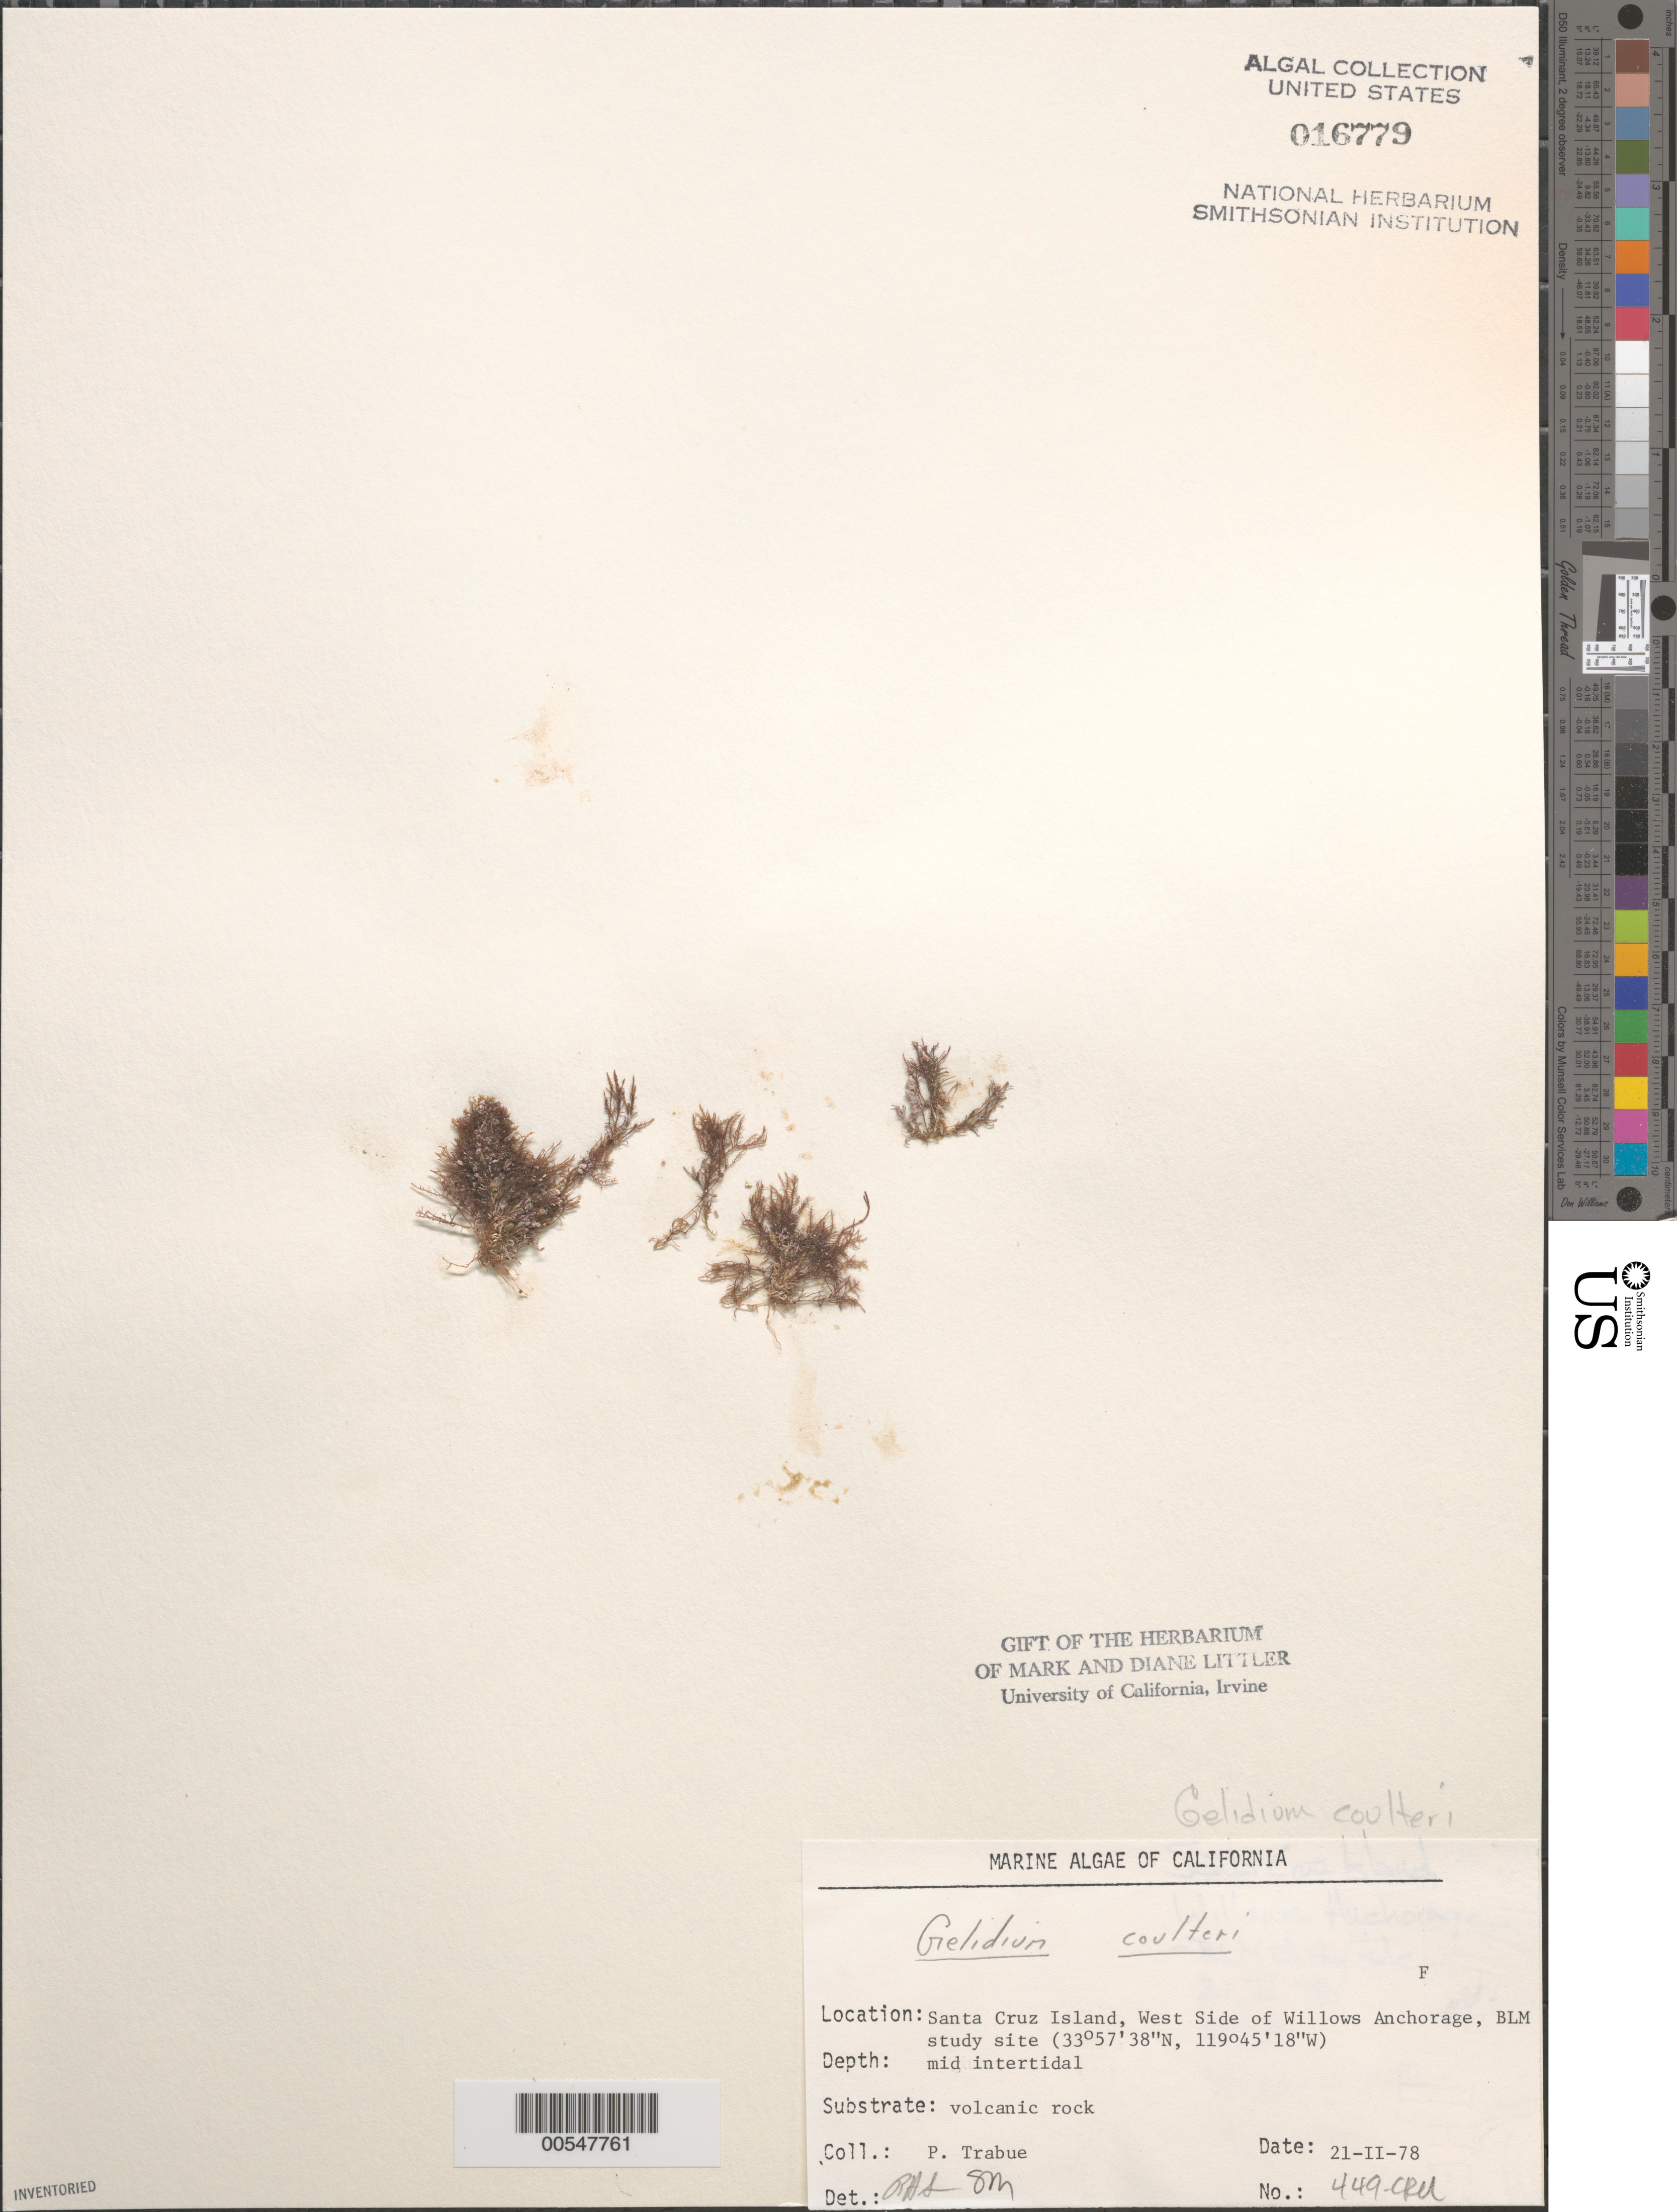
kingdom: Plantae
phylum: Rhodophyta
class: Florideophyceae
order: Gelidiales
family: Gelidiaceae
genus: Gelidium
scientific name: Gelidium coulteri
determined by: Sims, Robert H.; Murray, S. N.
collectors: P. J. Trabue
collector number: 449-cru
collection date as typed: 21 Feb 1978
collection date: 1978-02-21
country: United States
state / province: California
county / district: Santa Barbara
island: Santa Cruz Island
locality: Willows Anchorage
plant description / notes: BLM-SOCALBIGHT Rocky Intertidal Survey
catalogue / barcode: US 16779